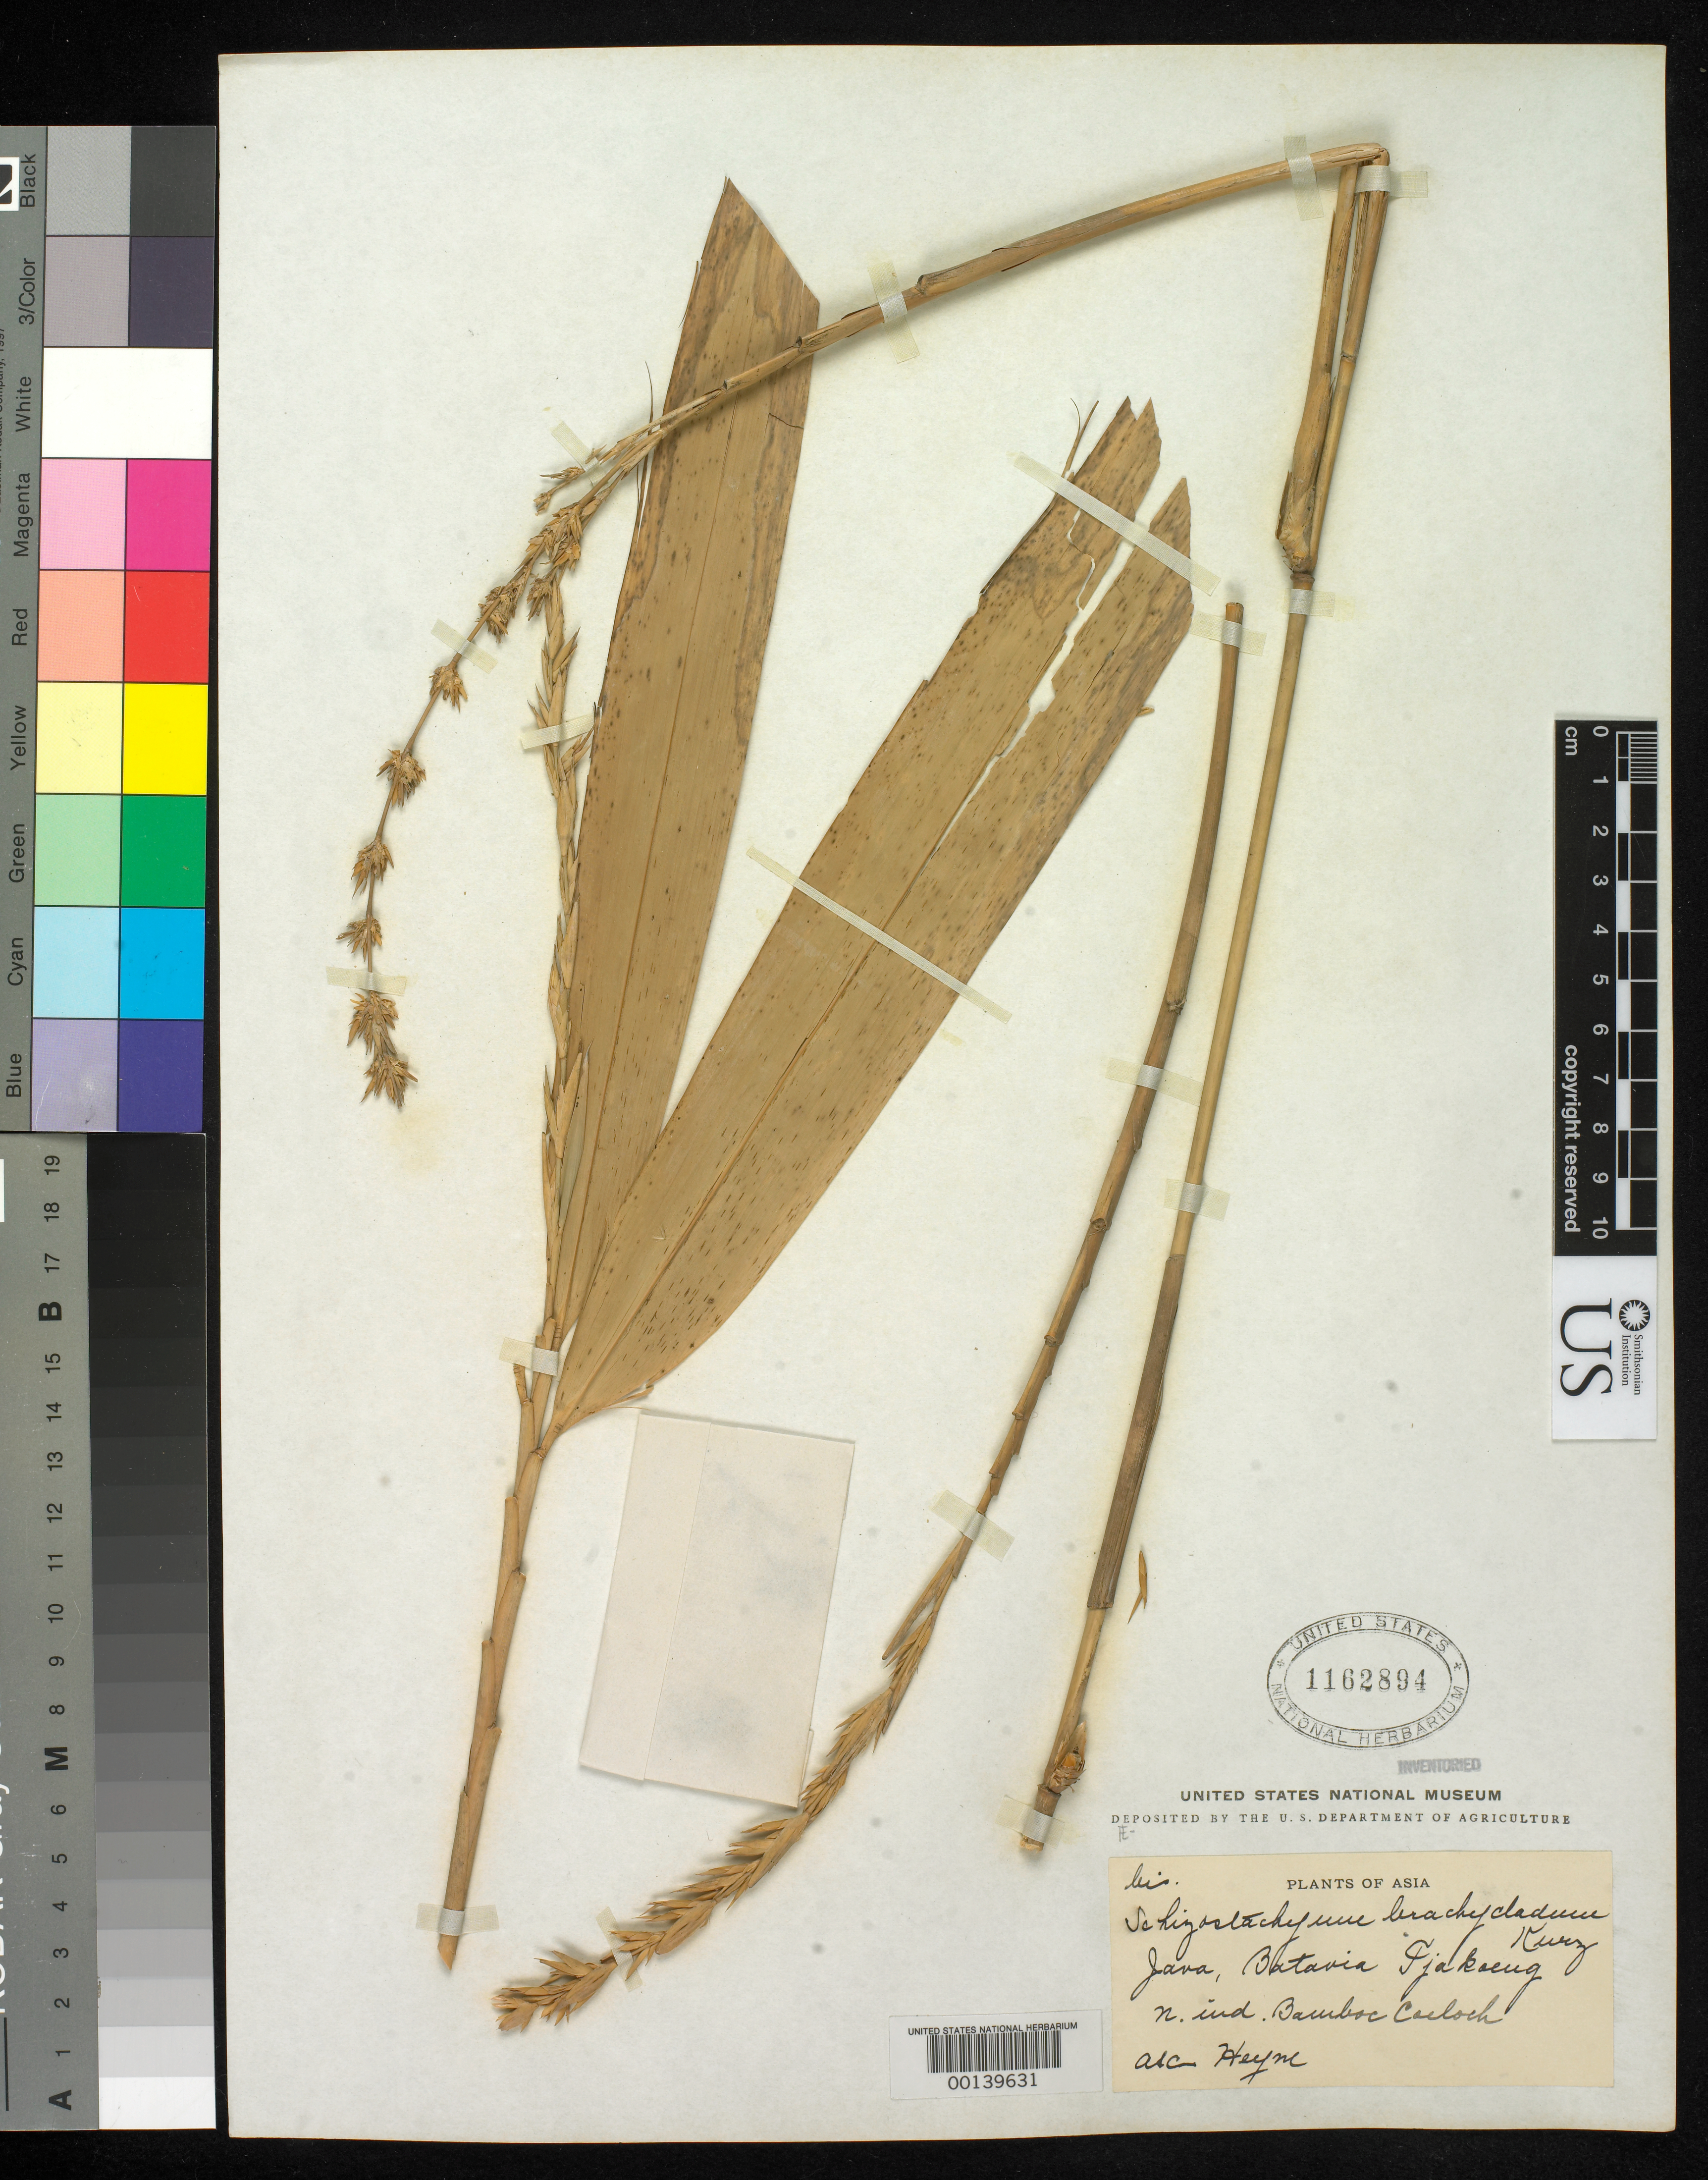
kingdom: Plantae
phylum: Tracheophyta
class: Liliopsida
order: Poales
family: Poaceae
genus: Schizostachyum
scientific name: Schizostachyum brachycladum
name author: (Kurz ex Munro) Kurz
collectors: A. Heyne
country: Indonesia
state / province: Java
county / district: Jawa Barat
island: Java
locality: Batavia tjiledoeg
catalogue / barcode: US 1162894